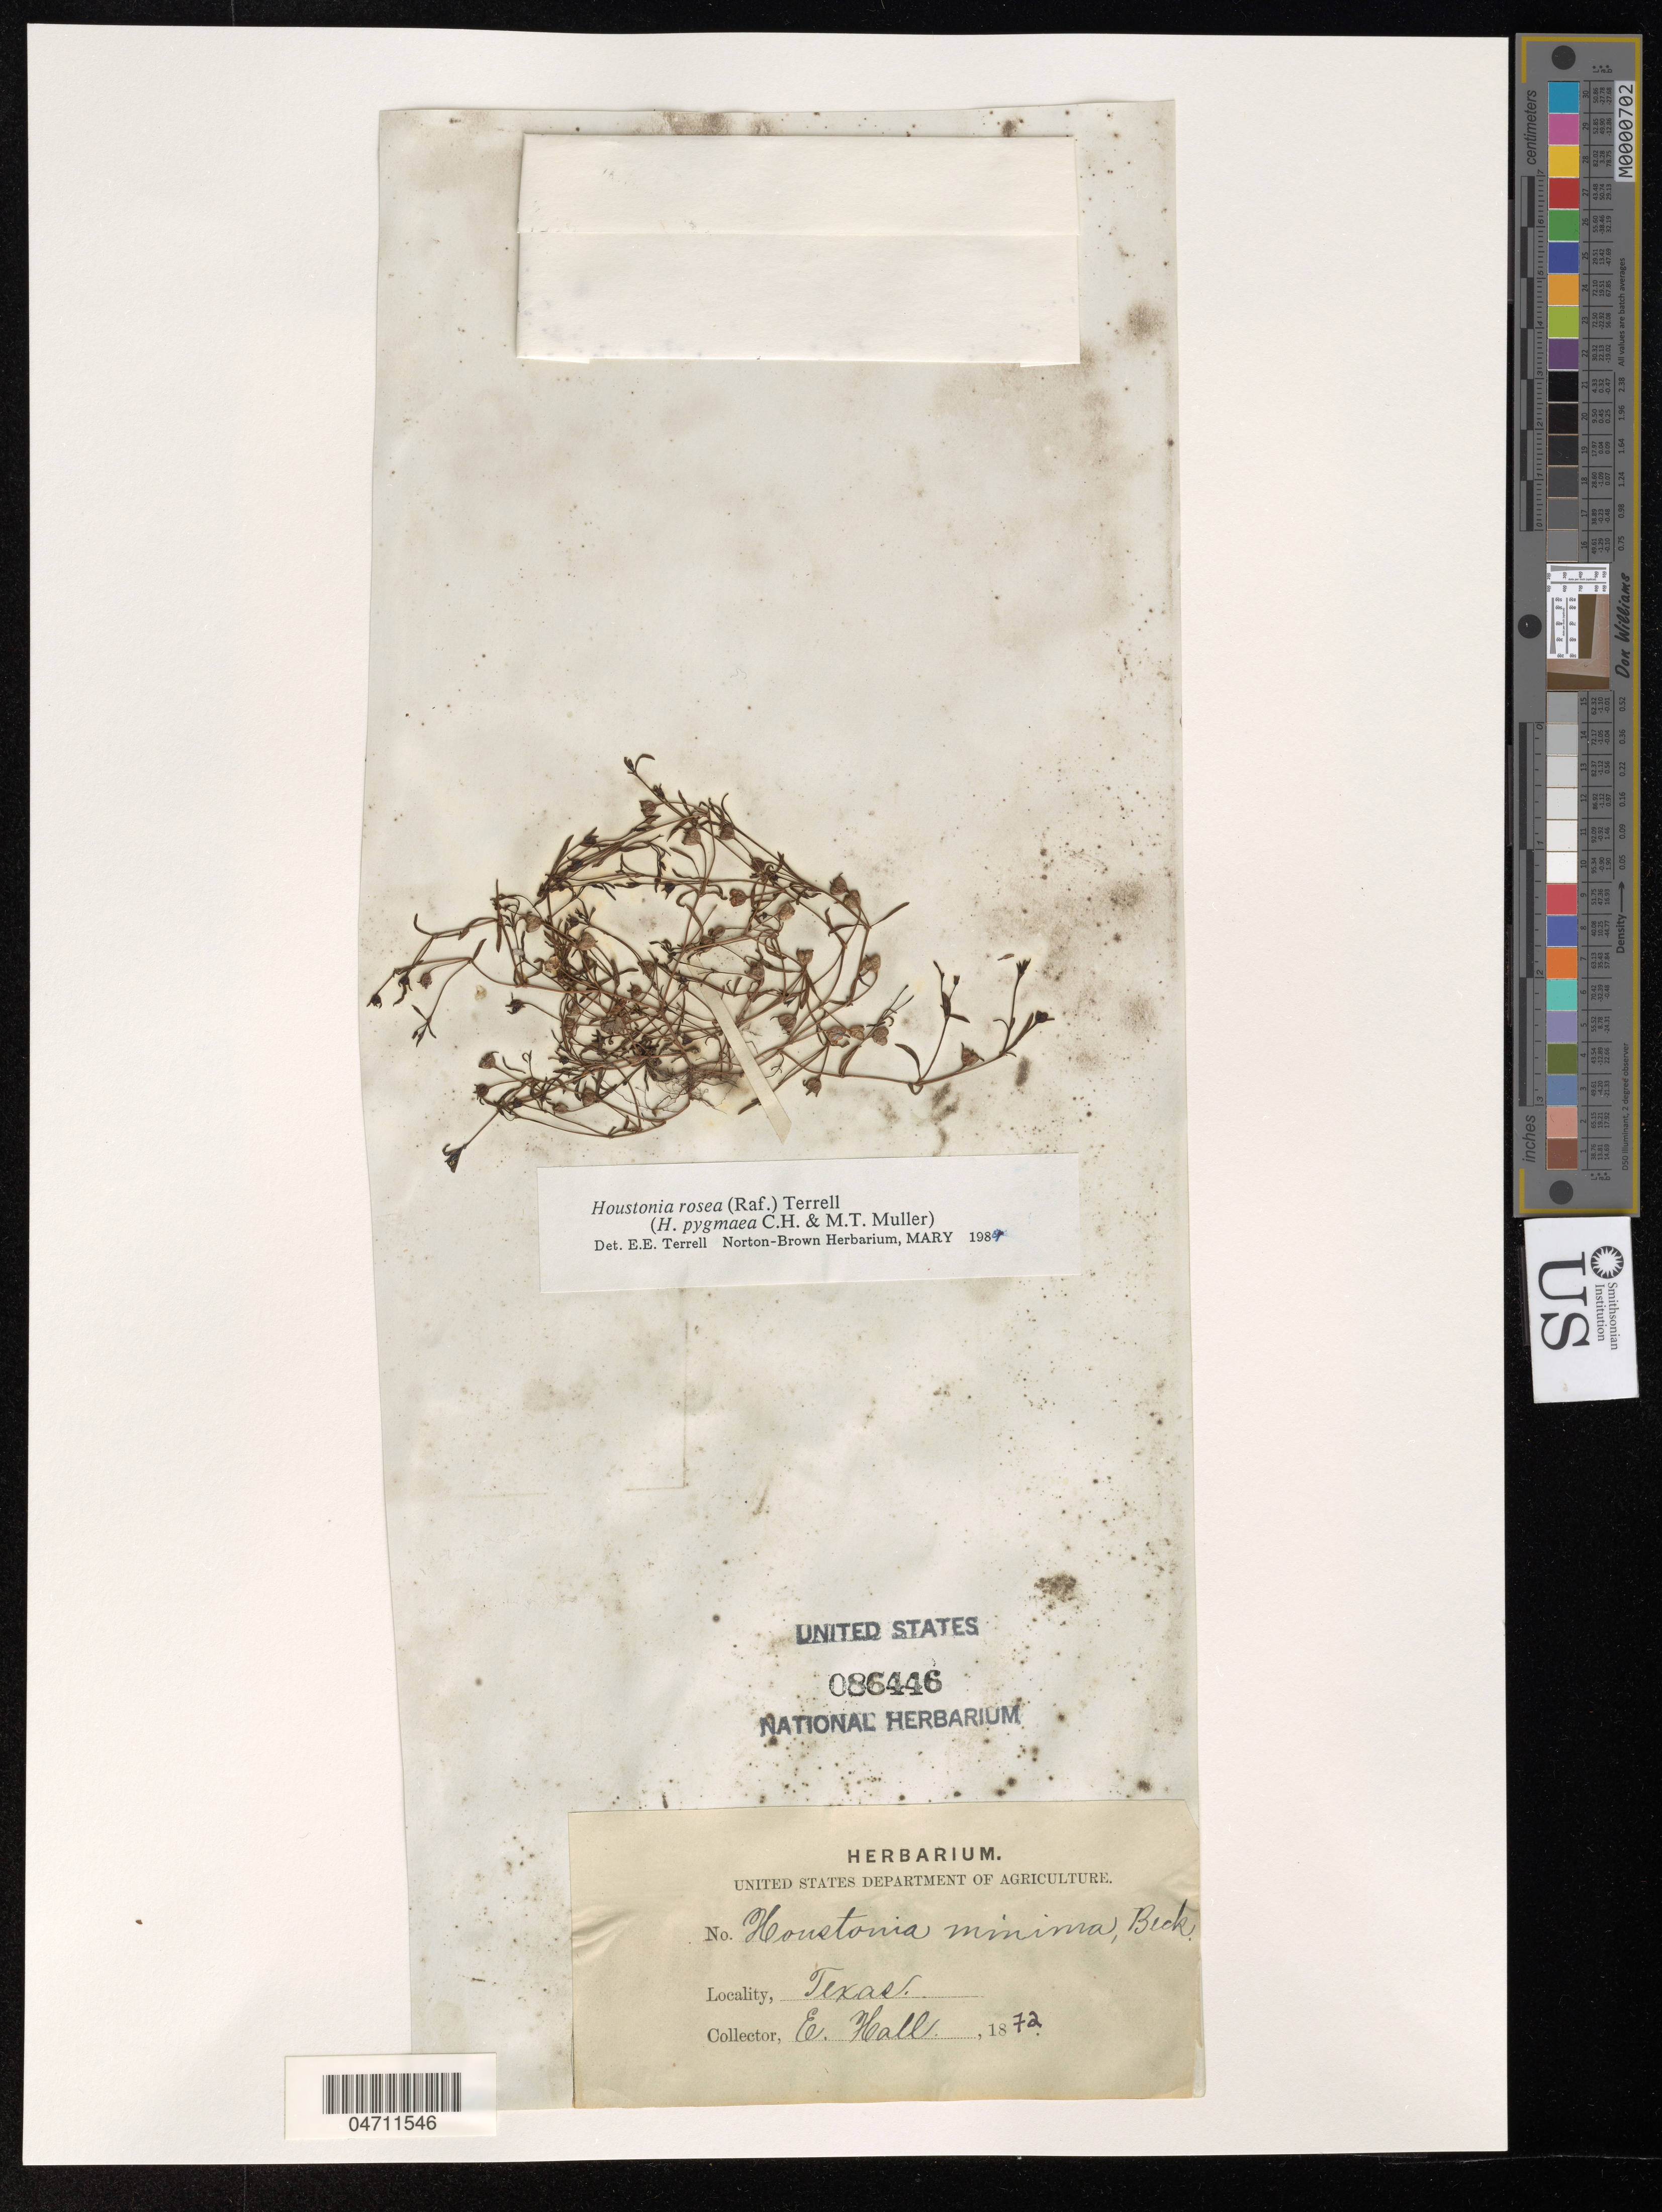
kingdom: Plantae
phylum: Tracheophyta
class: Magnoliopsida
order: Gentianales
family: Rubiaceae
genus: Houstonia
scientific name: Houstonia rosea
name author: (Raf.) Terrell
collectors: E. Hall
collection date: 1872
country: United States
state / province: Texas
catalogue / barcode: US 86446-2